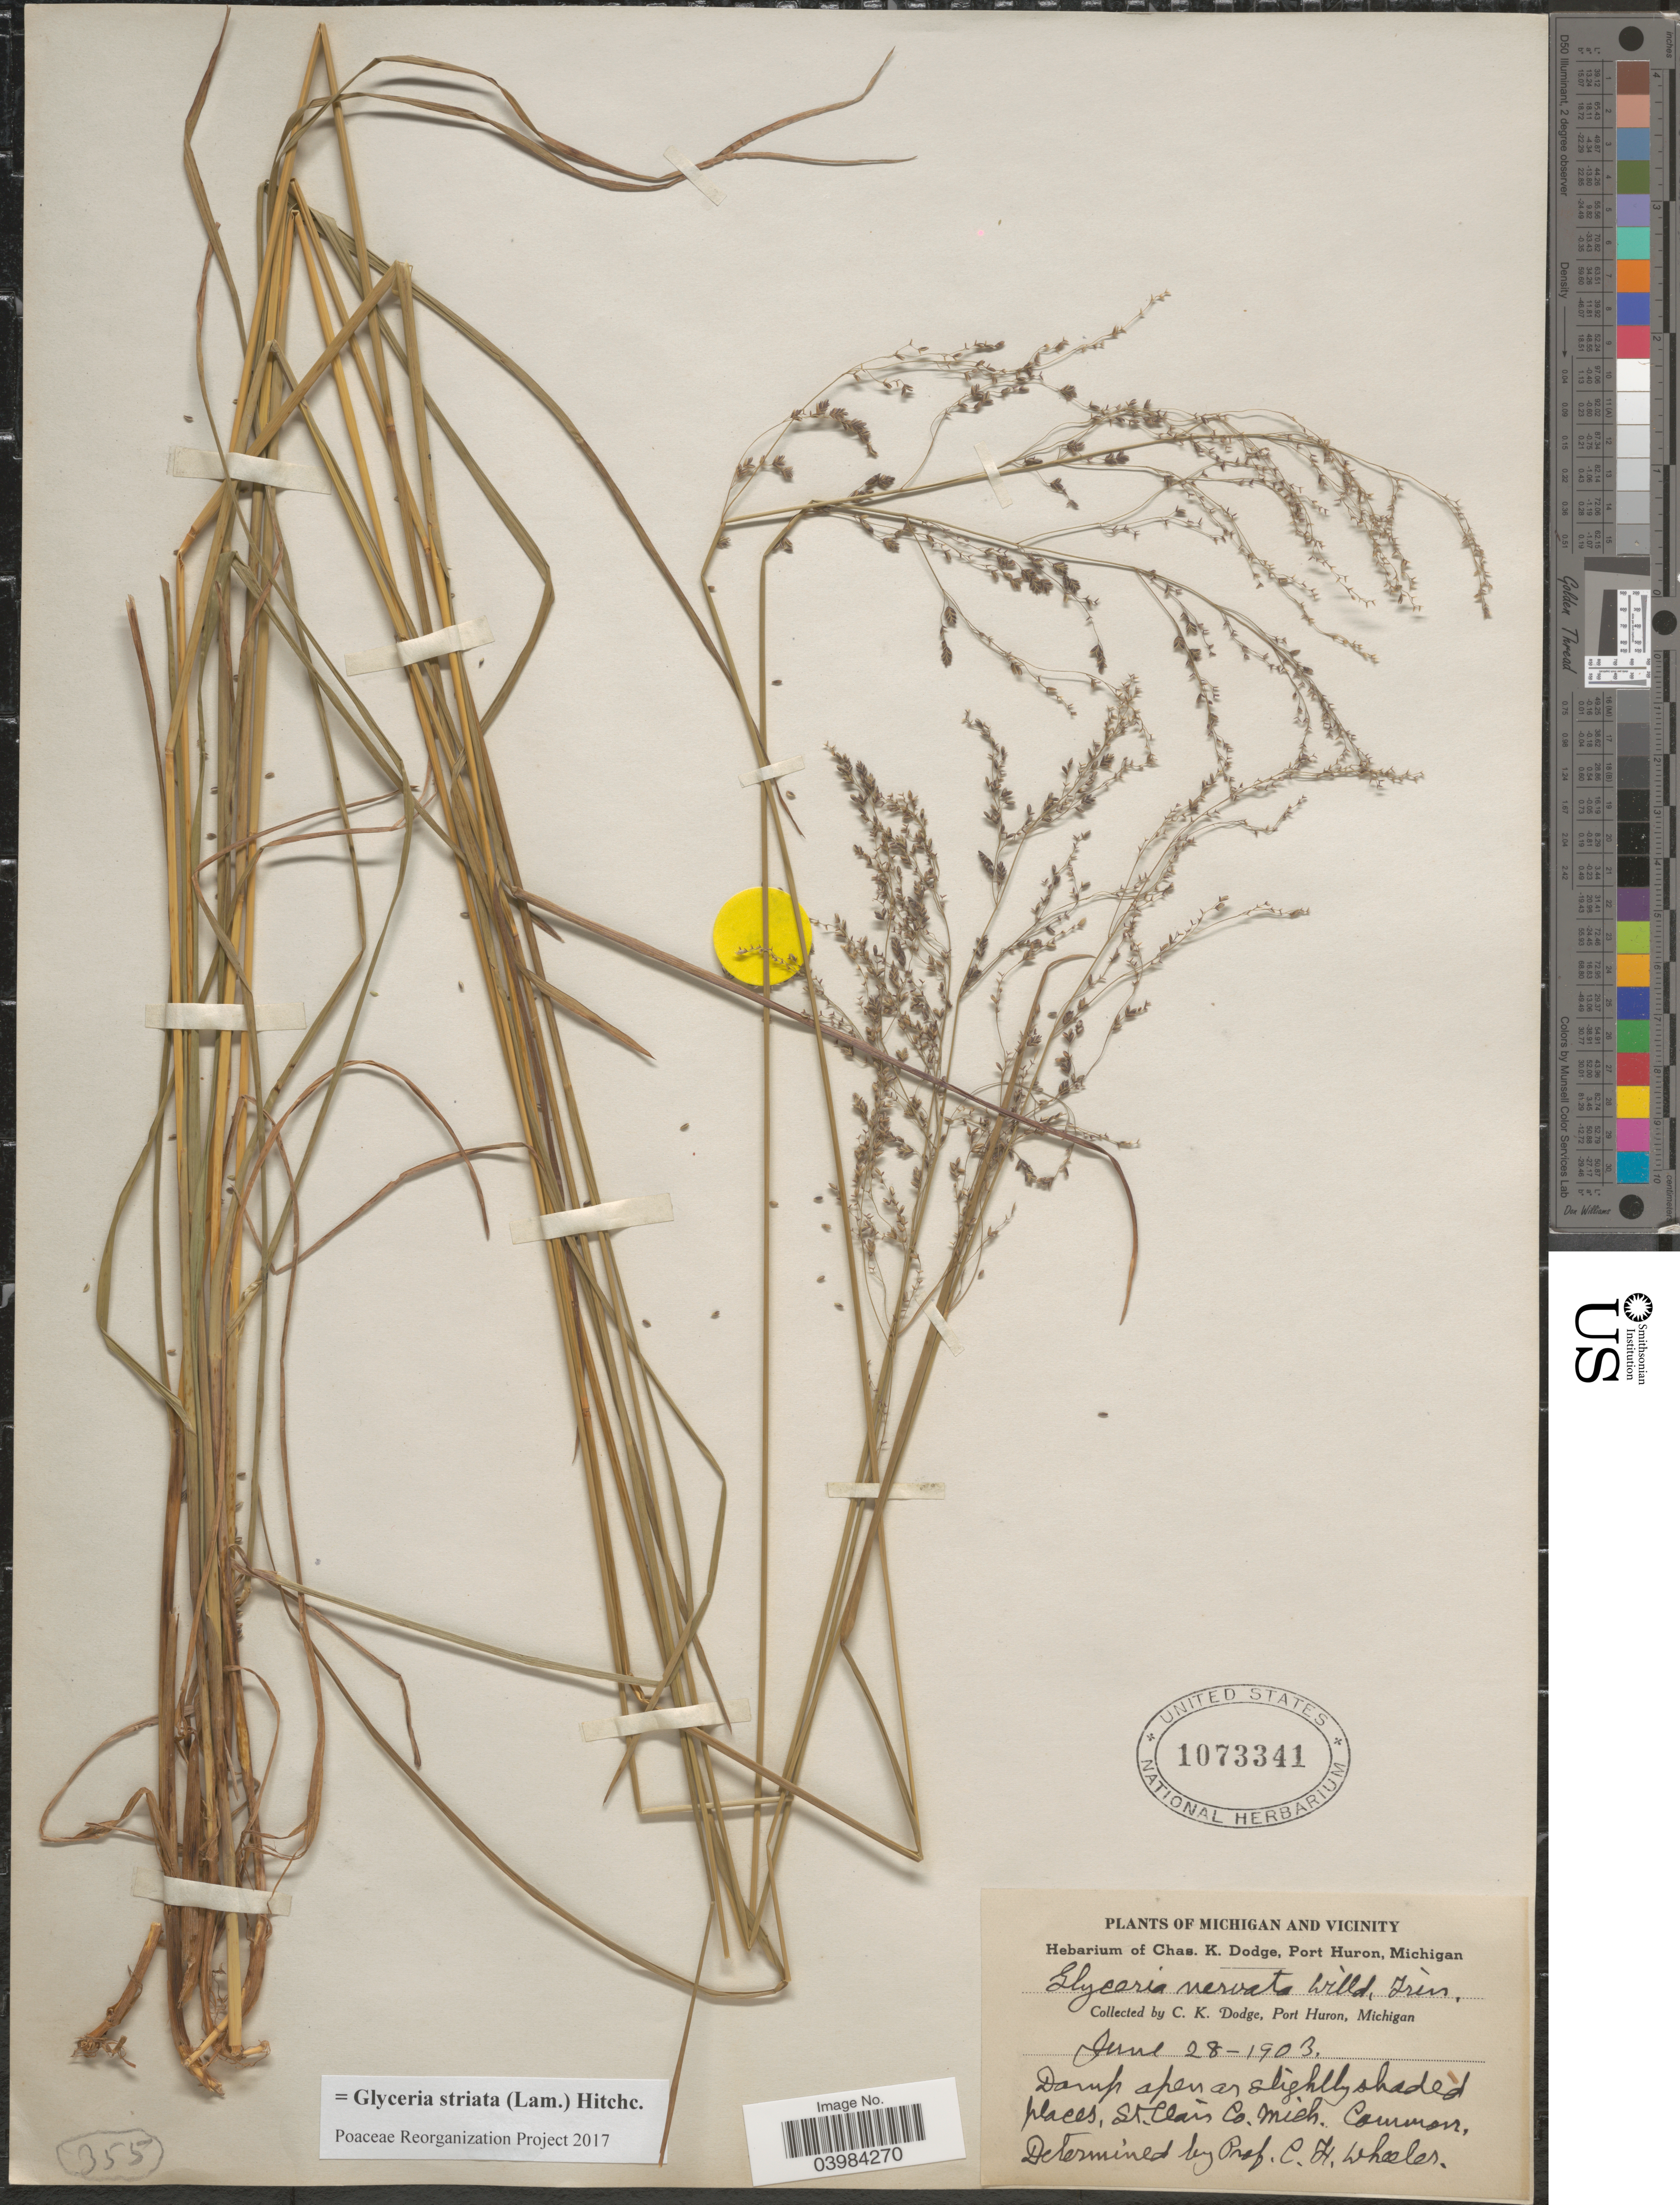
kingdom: Plantae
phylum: Tracheophyta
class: Liliopsida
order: Poales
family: Poaceae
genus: Glyceria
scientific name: Glyceria striata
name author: (Lam.) Hitchc.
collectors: C. K. Dodge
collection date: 1903-06-28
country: United States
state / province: Michigan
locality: Vicinity. Port Huron. St. Clair Co.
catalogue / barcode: US 1073341